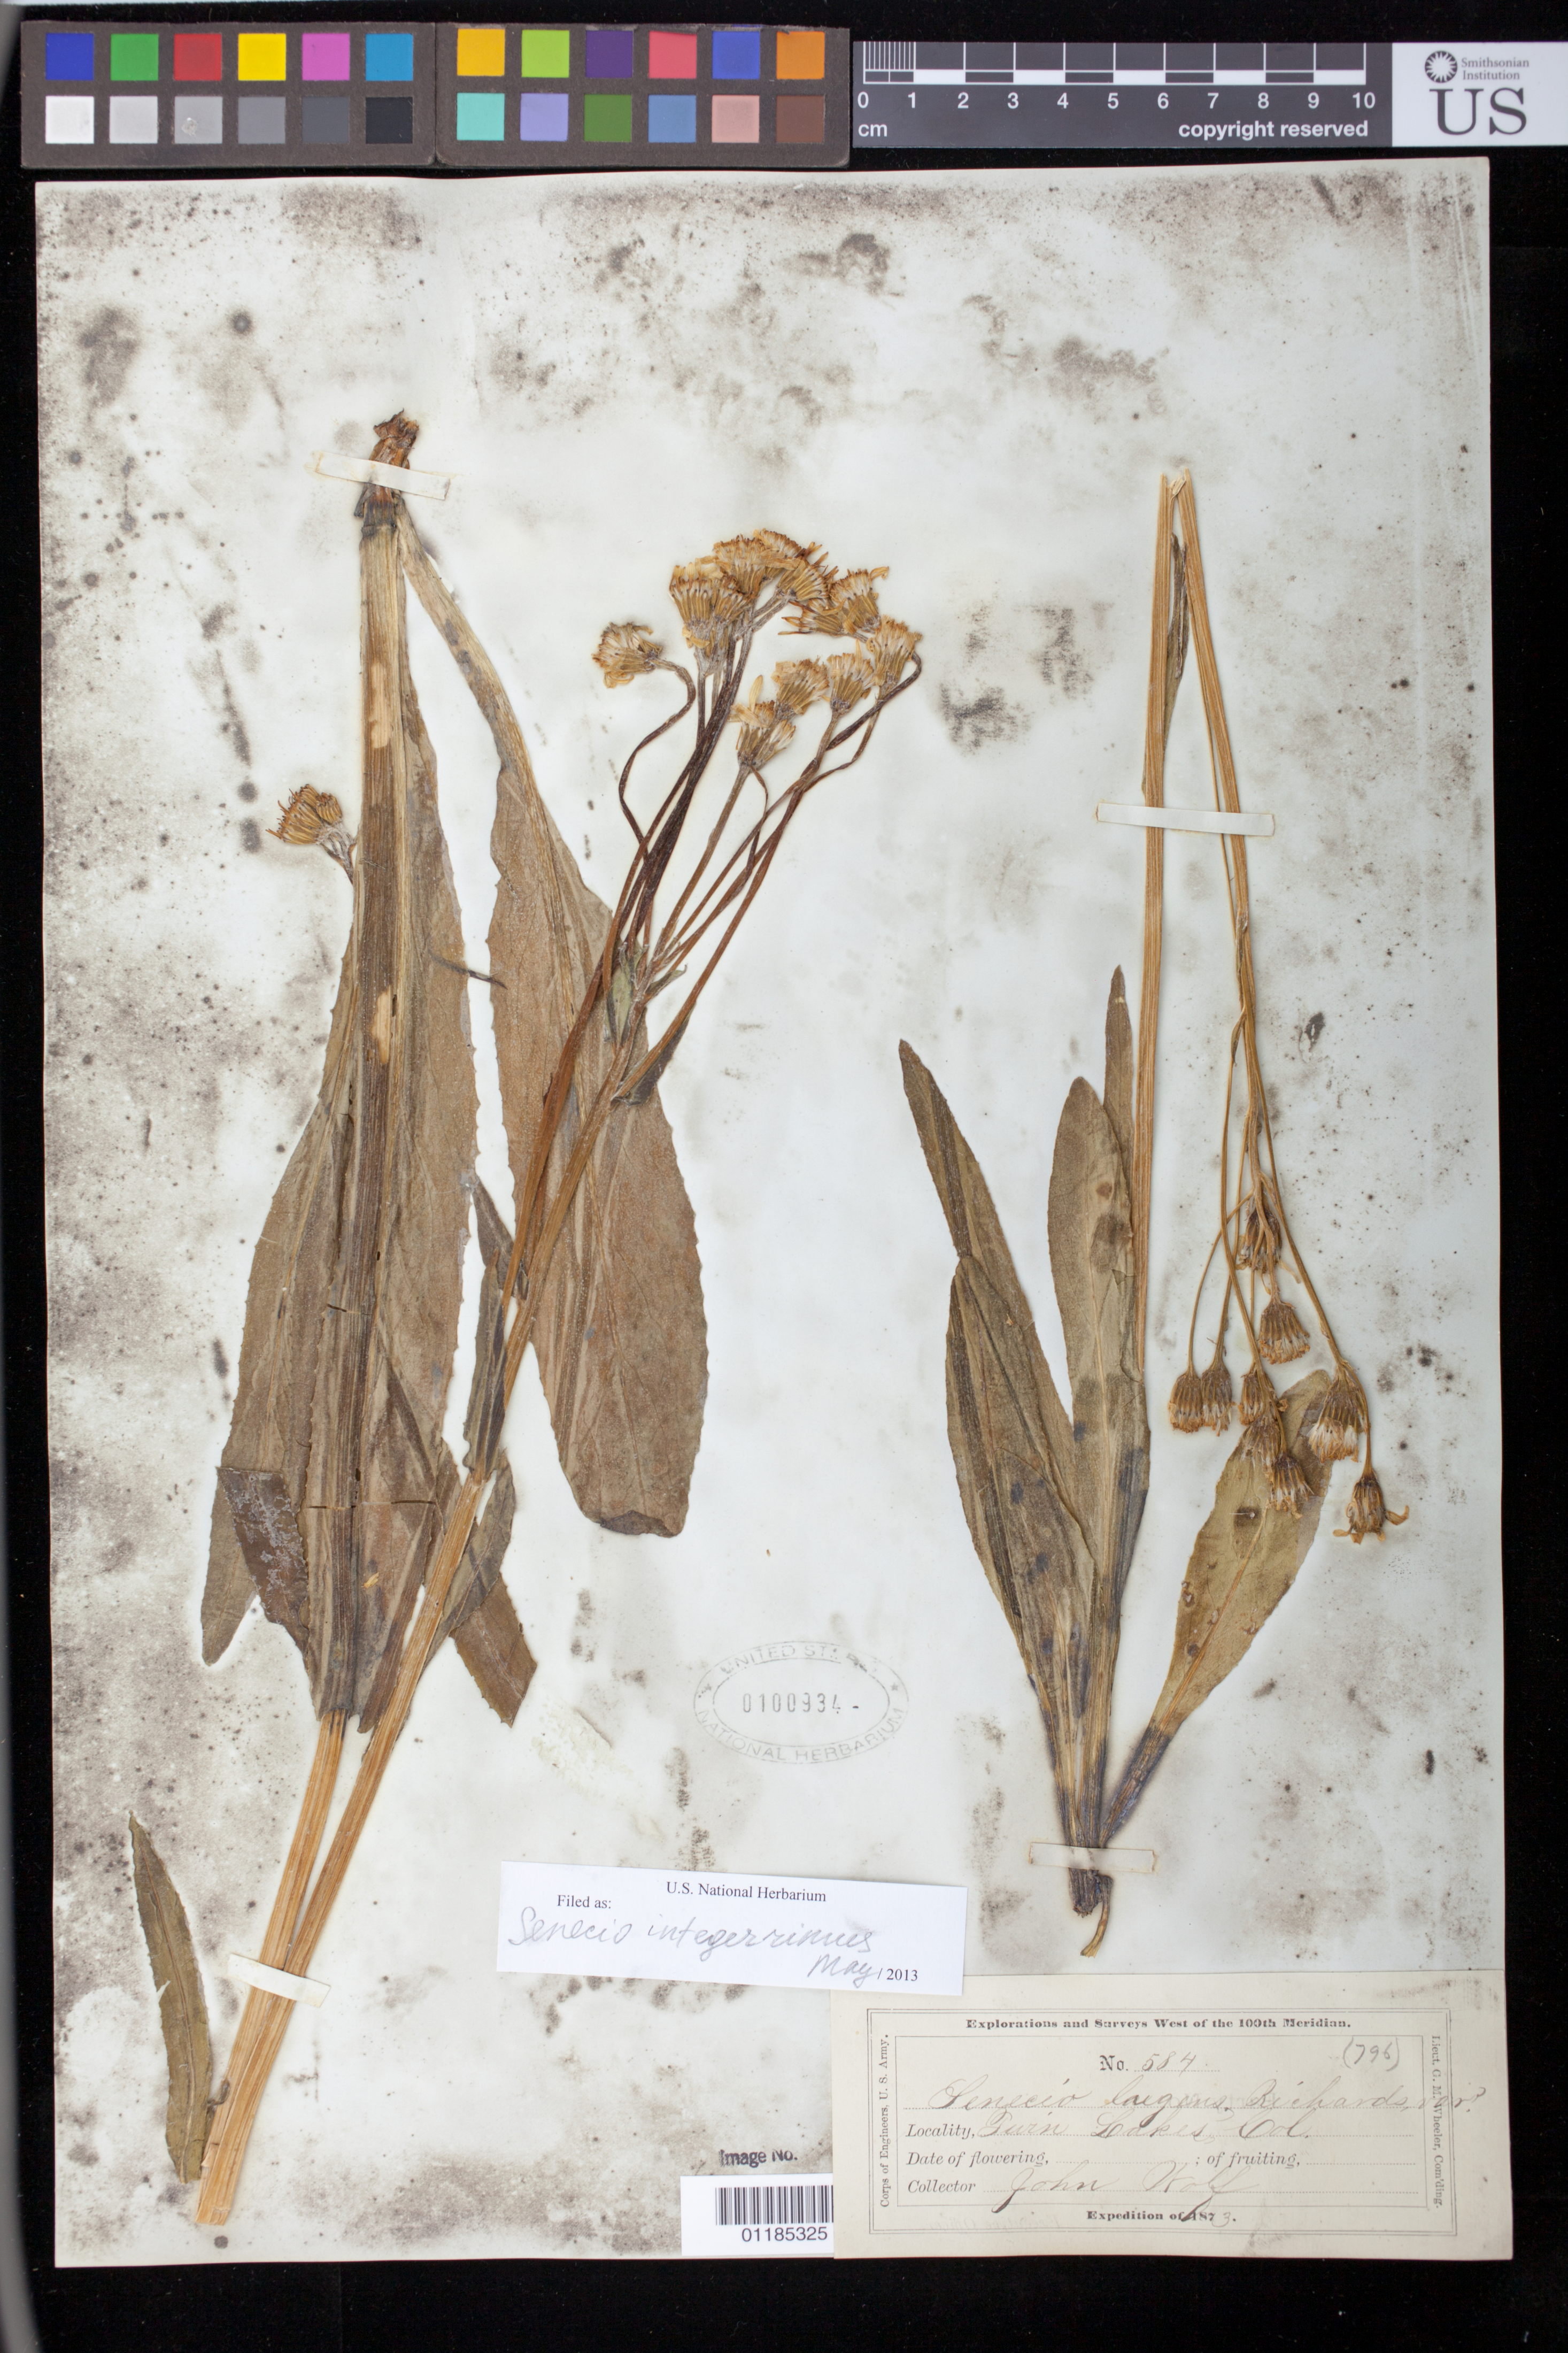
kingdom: Plantae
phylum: Tracheophyta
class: Magnoliopsida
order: Asterales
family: Asteraceae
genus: Senecio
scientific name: Senecio integerrimus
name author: Nutt.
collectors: J. Wolf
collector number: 584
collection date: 1873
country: United States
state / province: Colorado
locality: Twin Lakes, Col. Ter.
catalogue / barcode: US 100934